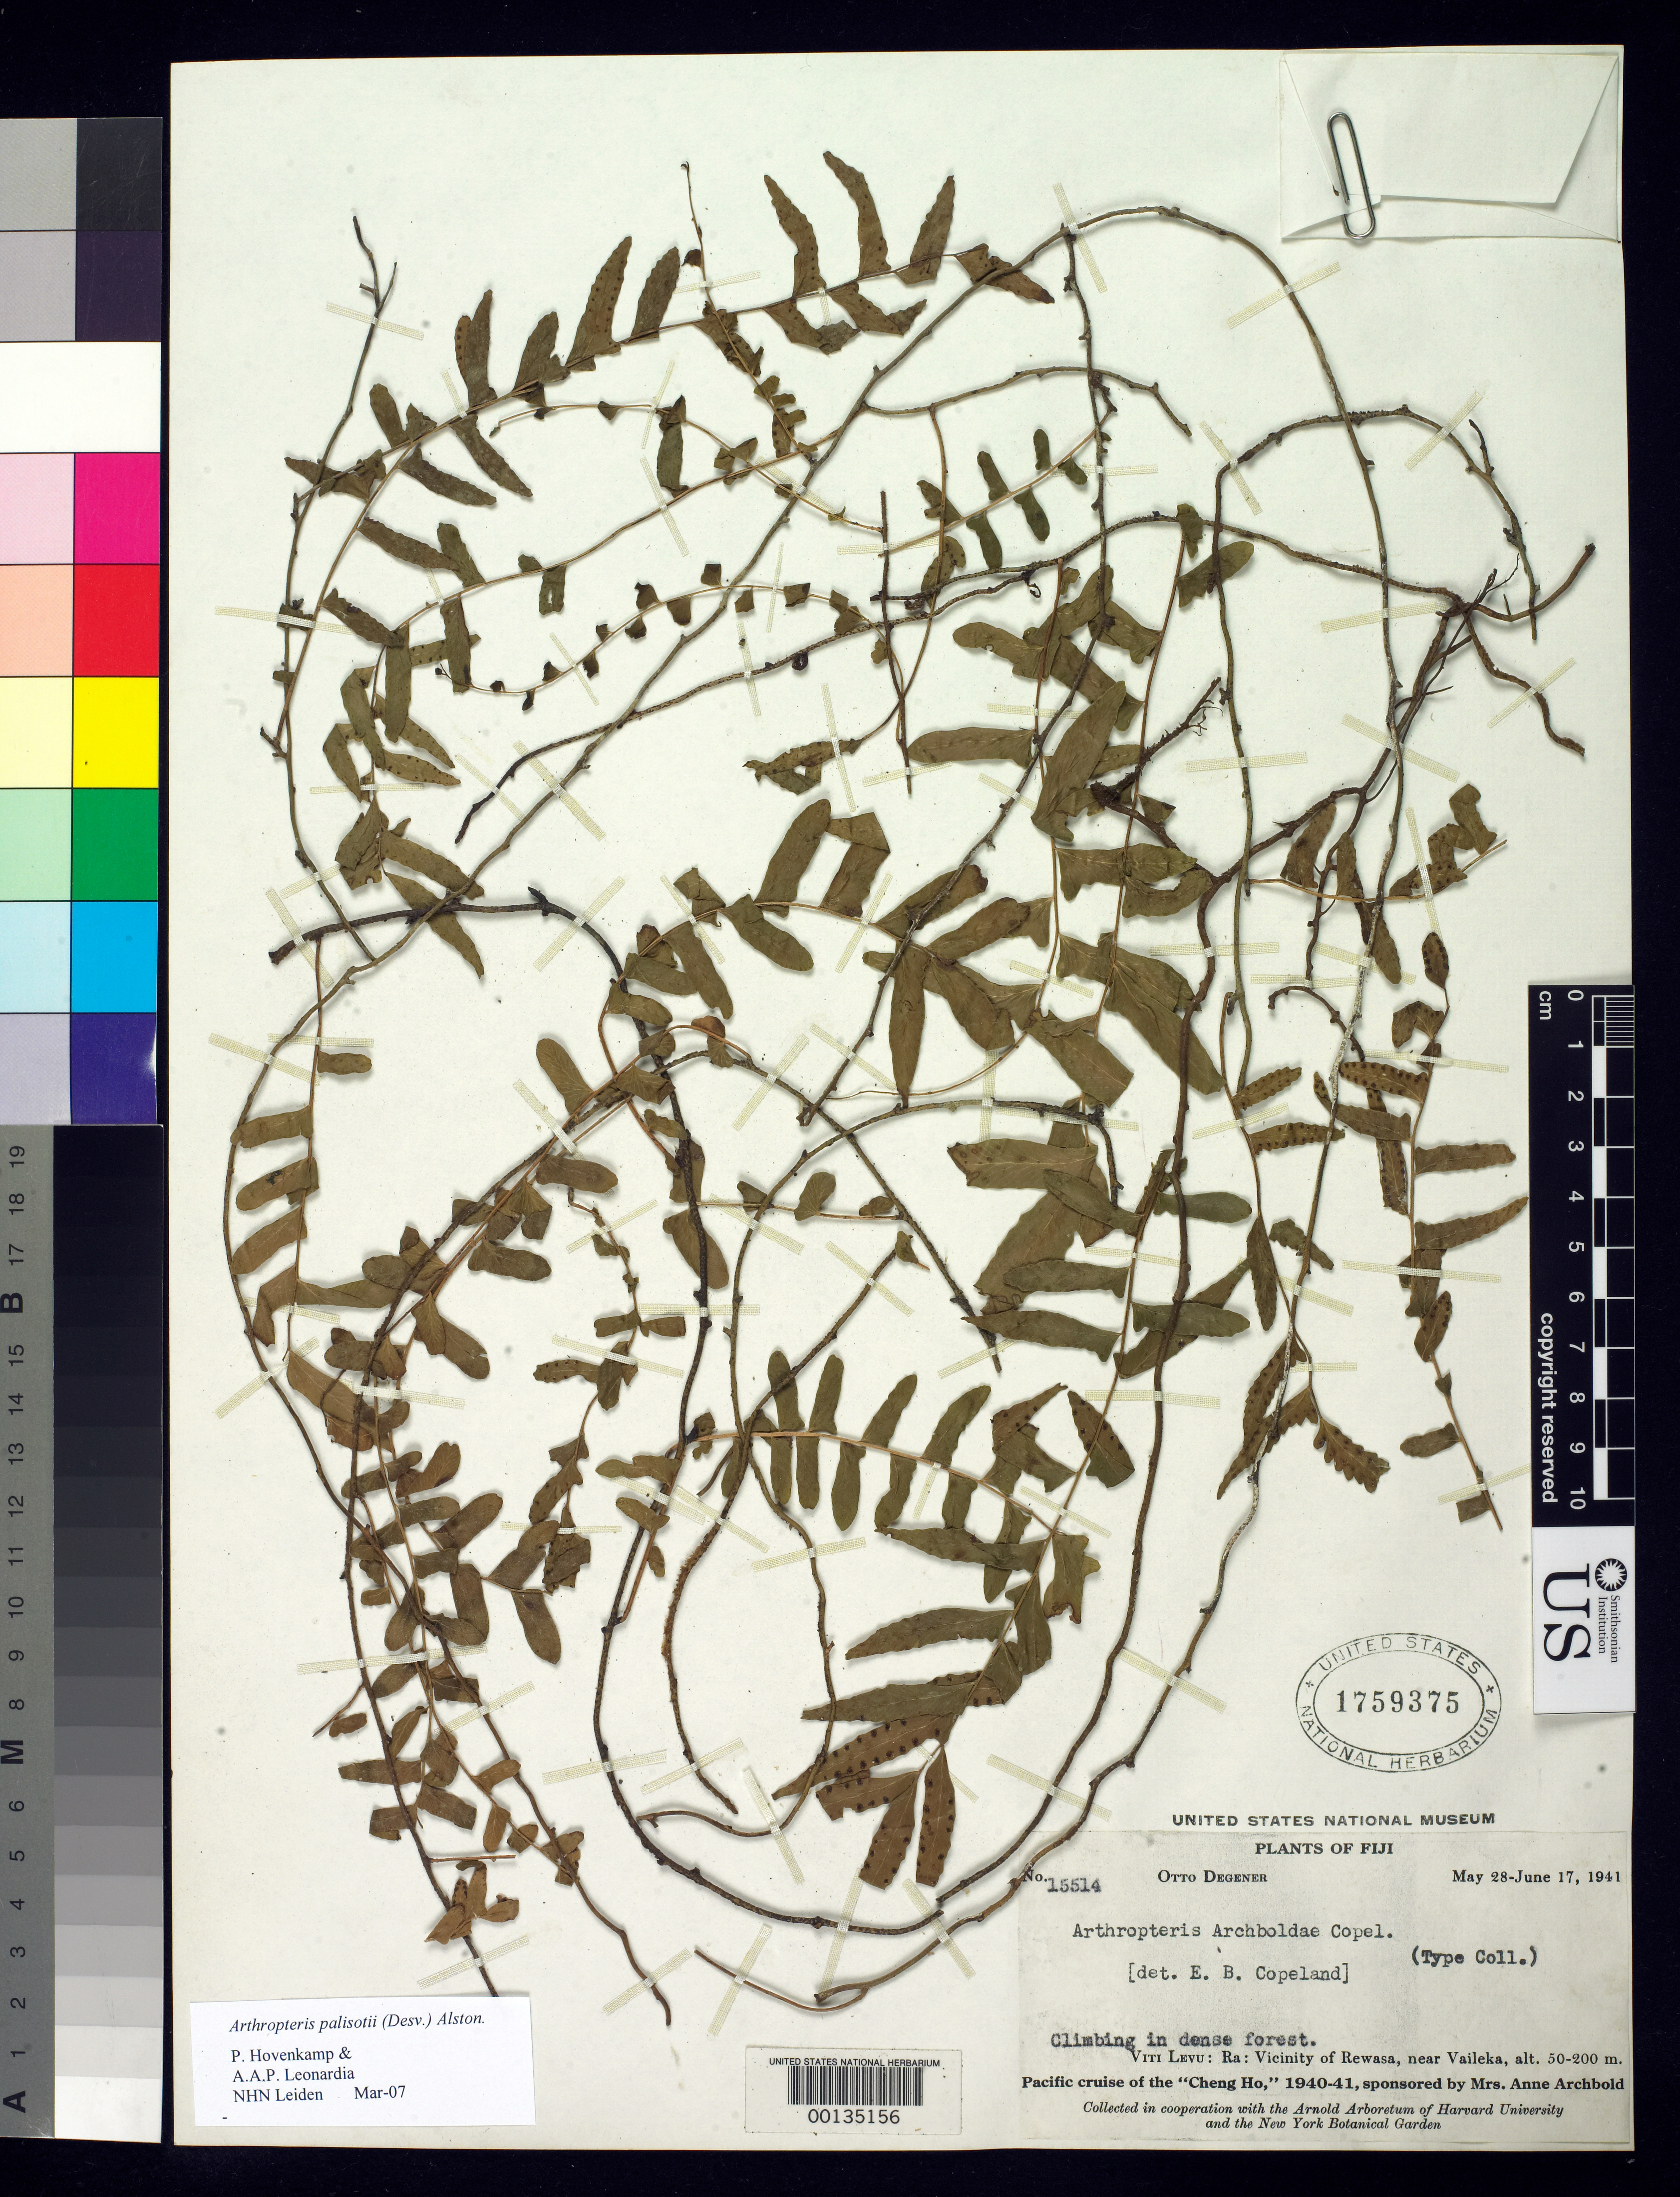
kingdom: Plantae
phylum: Tracheophyta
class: Polypodiopsida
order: Polypodiales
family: Tectariaceae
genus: Arthropteris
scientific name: Arthropteris archboldae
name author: Copel.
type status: Isotype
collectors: O. Degener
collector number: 15514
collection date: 1941-05-28/1941-06-17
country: Fiji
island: Viti Levu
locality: Viti Levu: Ra: vicinity of Rewasa, near Vaileka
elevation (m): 50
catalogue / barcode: US 1759375